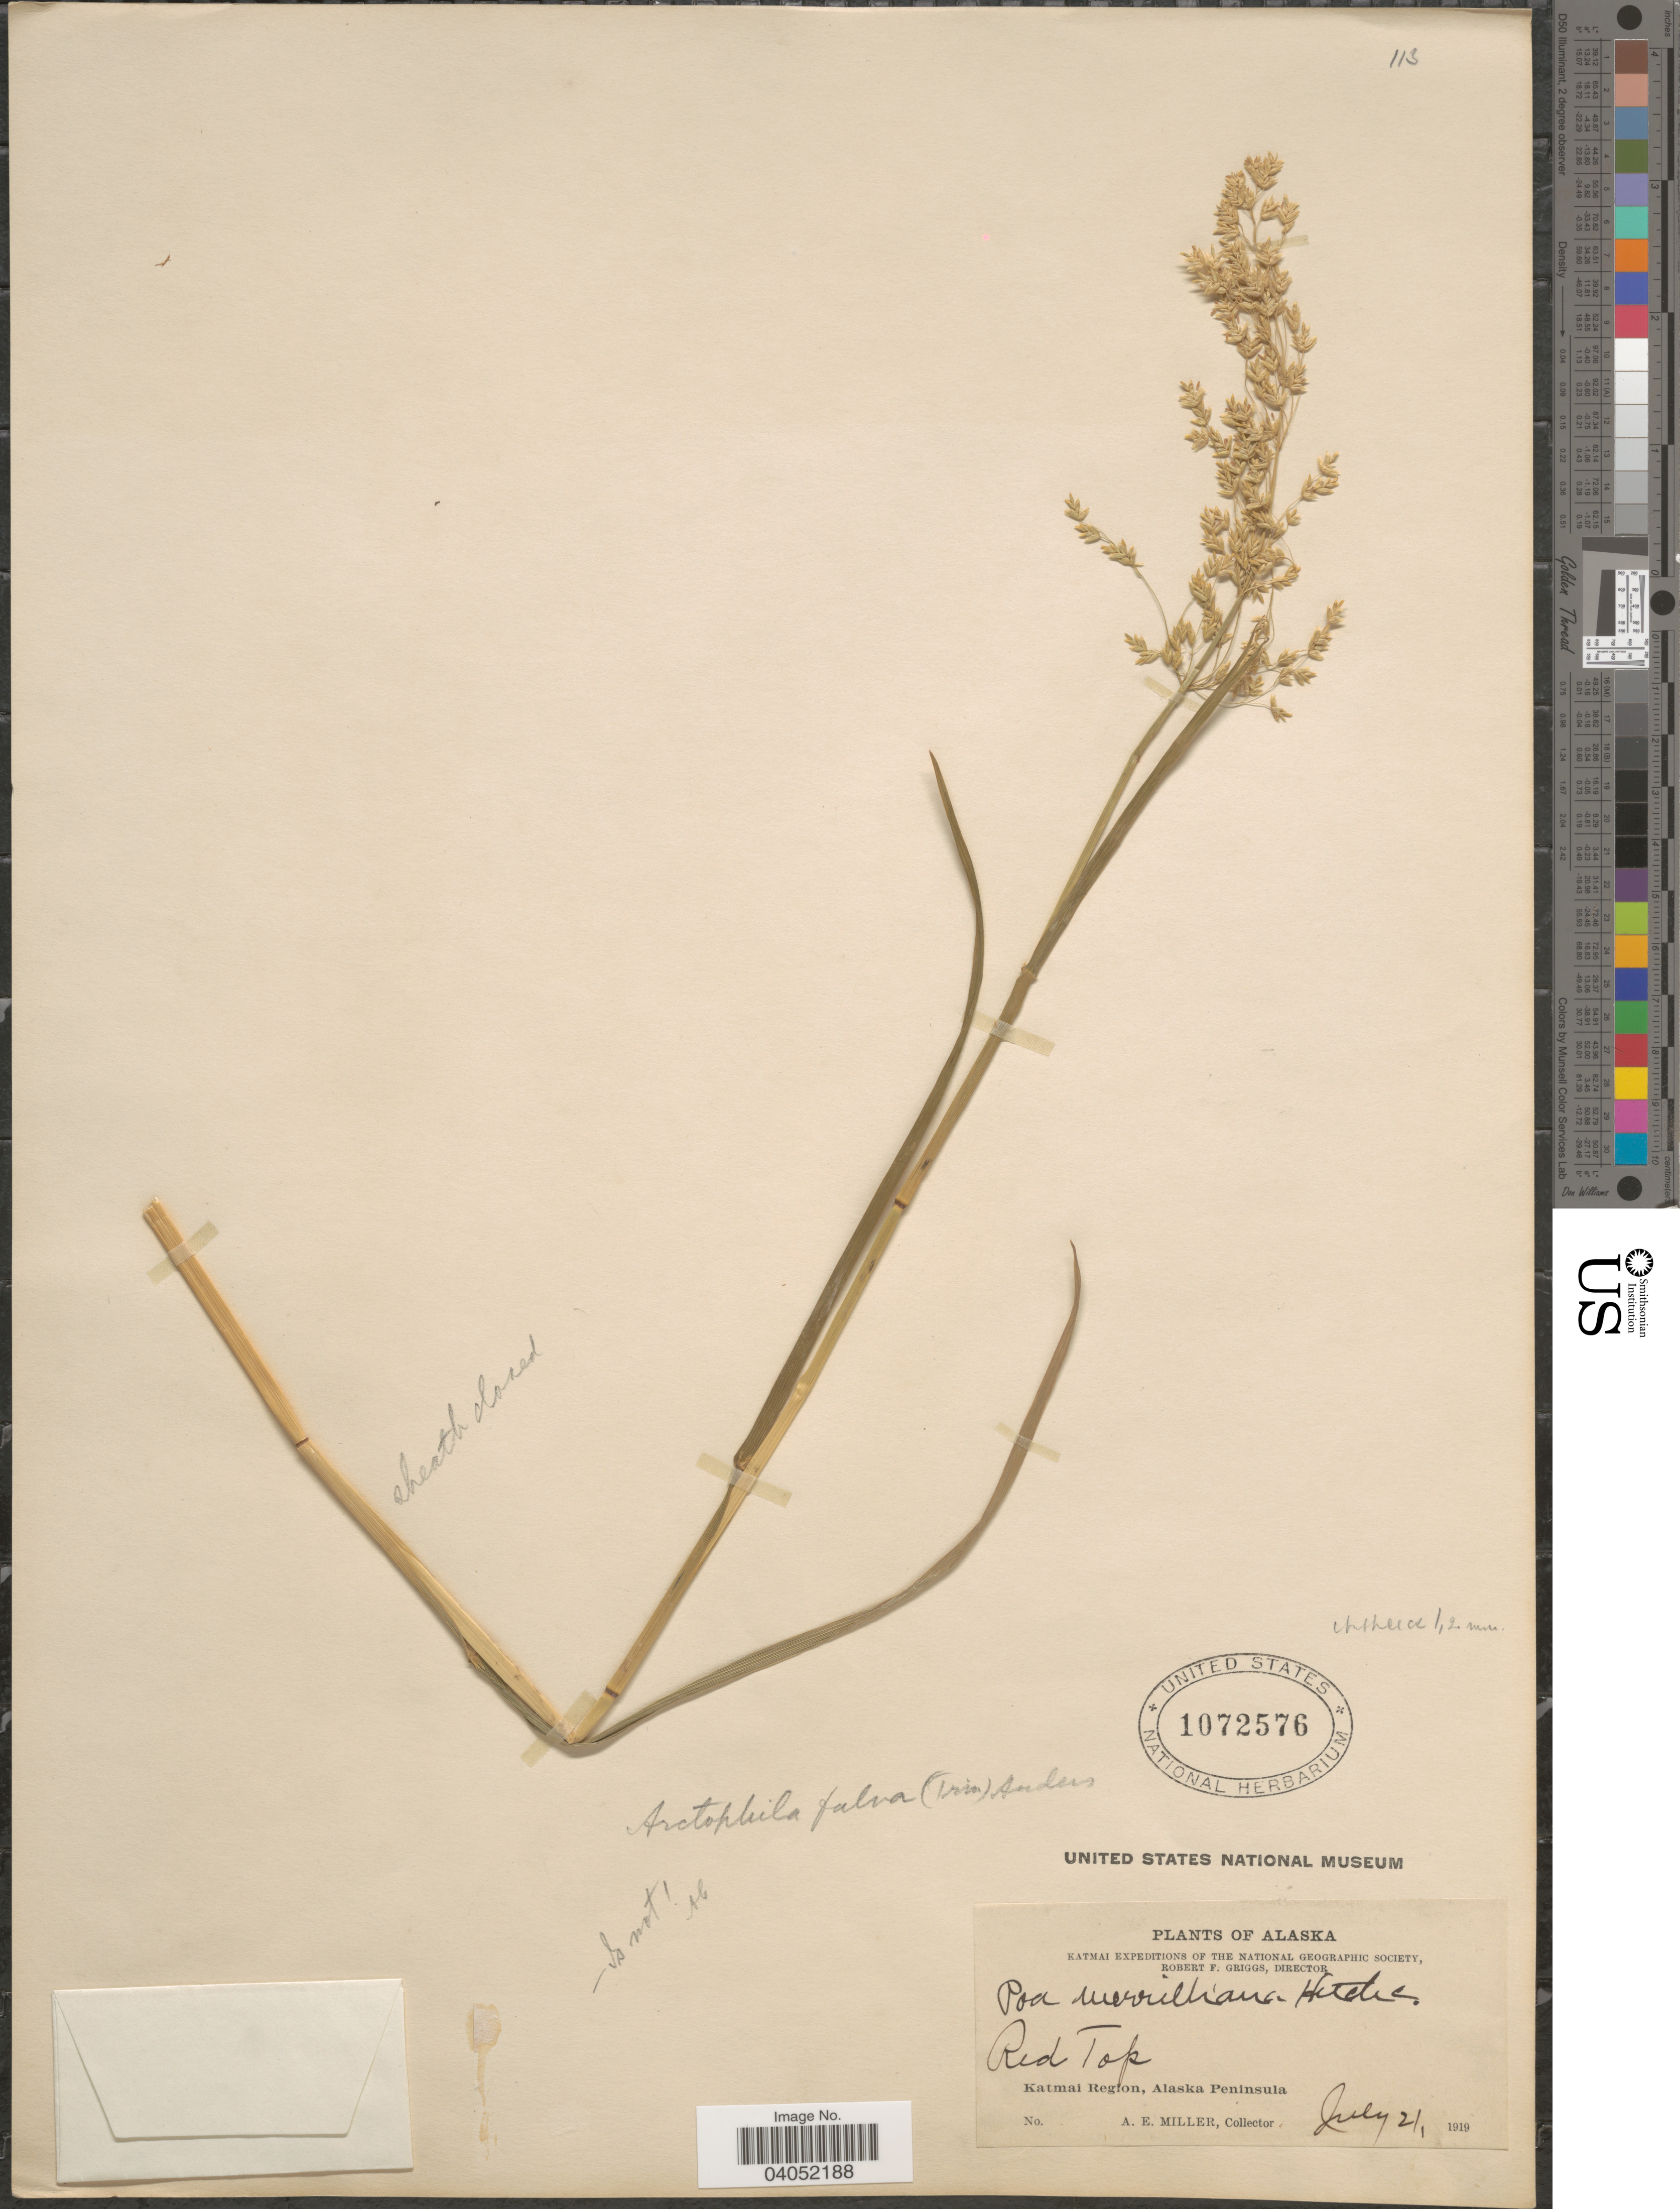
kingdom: Plantae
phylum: Tracheophyta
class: Liliopsida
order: Poales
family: Poaceae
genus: Arctophila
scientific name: Arctophila fulva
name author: (Trin.) Andersson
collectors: A. E. Miller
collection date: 1919-07-21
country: United States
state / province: Alaska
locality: Red Top. Katmai Region, Alaska Peninsula.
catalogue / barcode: US 1072576